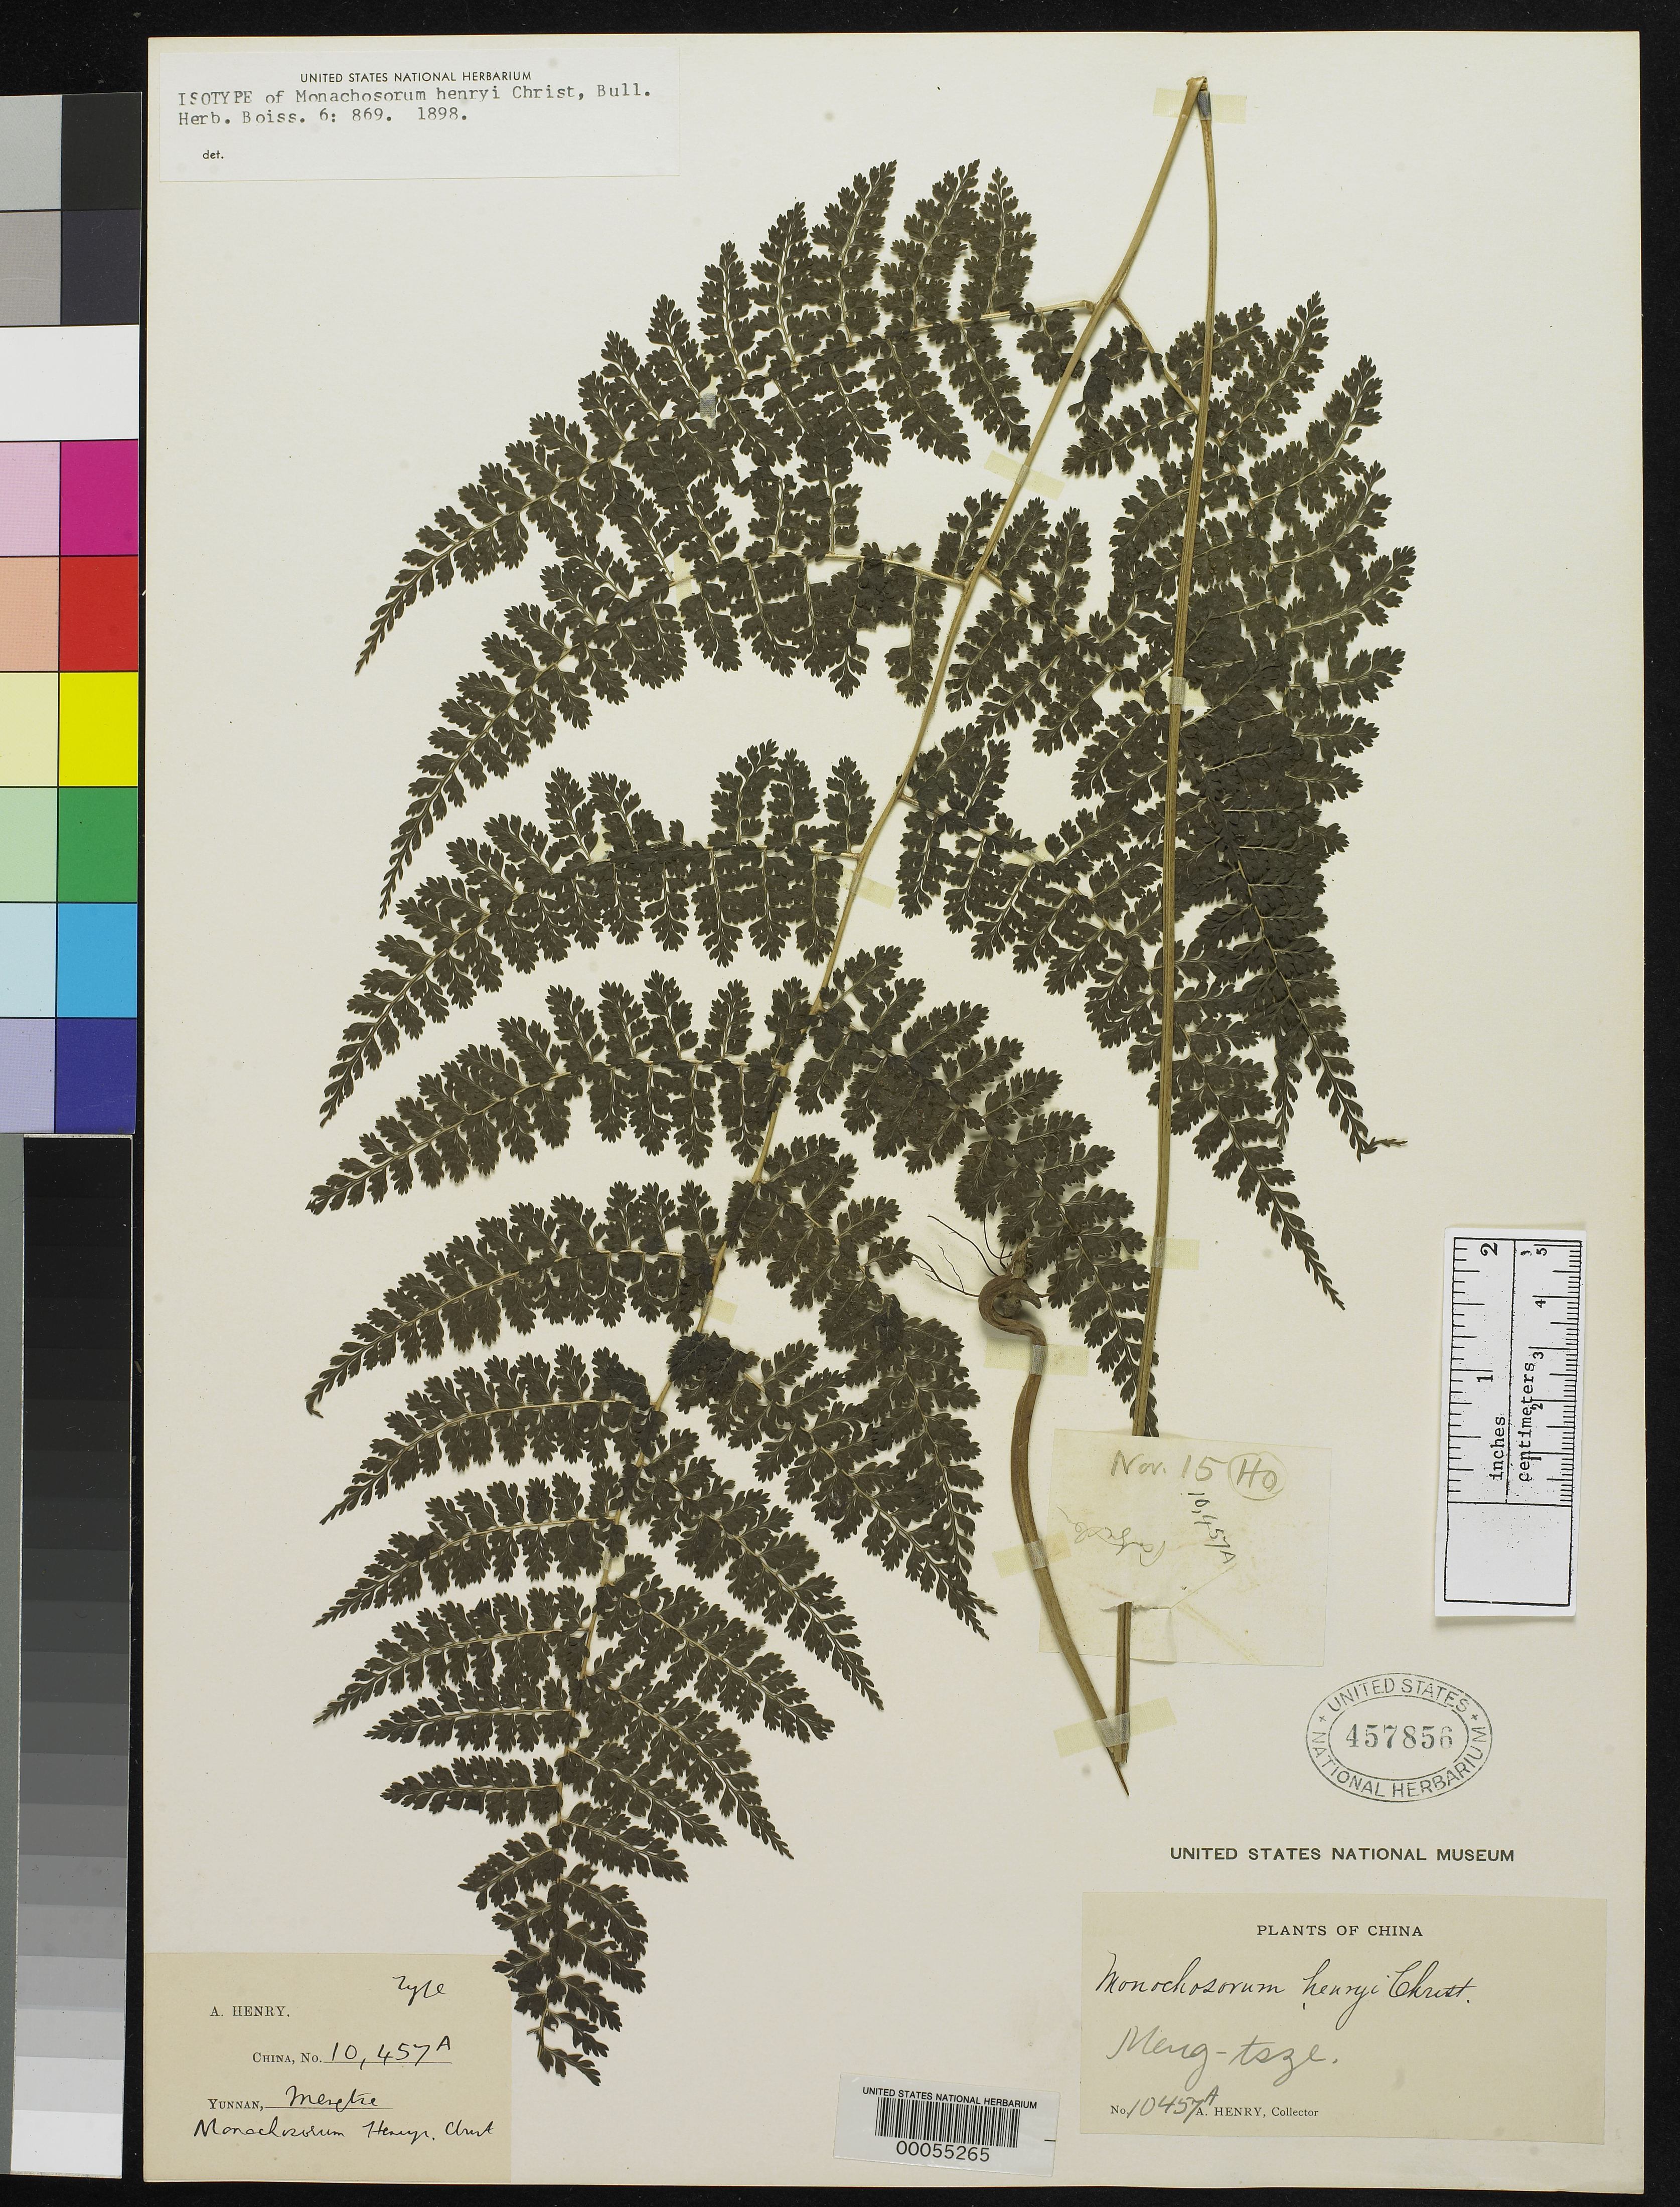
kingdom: Plantae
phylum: Tracheophyta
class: Polypodiopsida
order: Polypodiales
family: Dennstaedtiaceae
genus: Monachosorum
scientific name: Monachosorum henryi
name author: Christ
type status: Isotype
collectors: A. Henry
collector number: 10457 A ( Dupl. of cited 10457)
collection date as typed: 15 Nov 1896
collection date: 1896-11-15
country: China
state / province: Yunnan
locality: Mengtze. Pantzeshen. Ho.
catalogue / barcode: US 457856